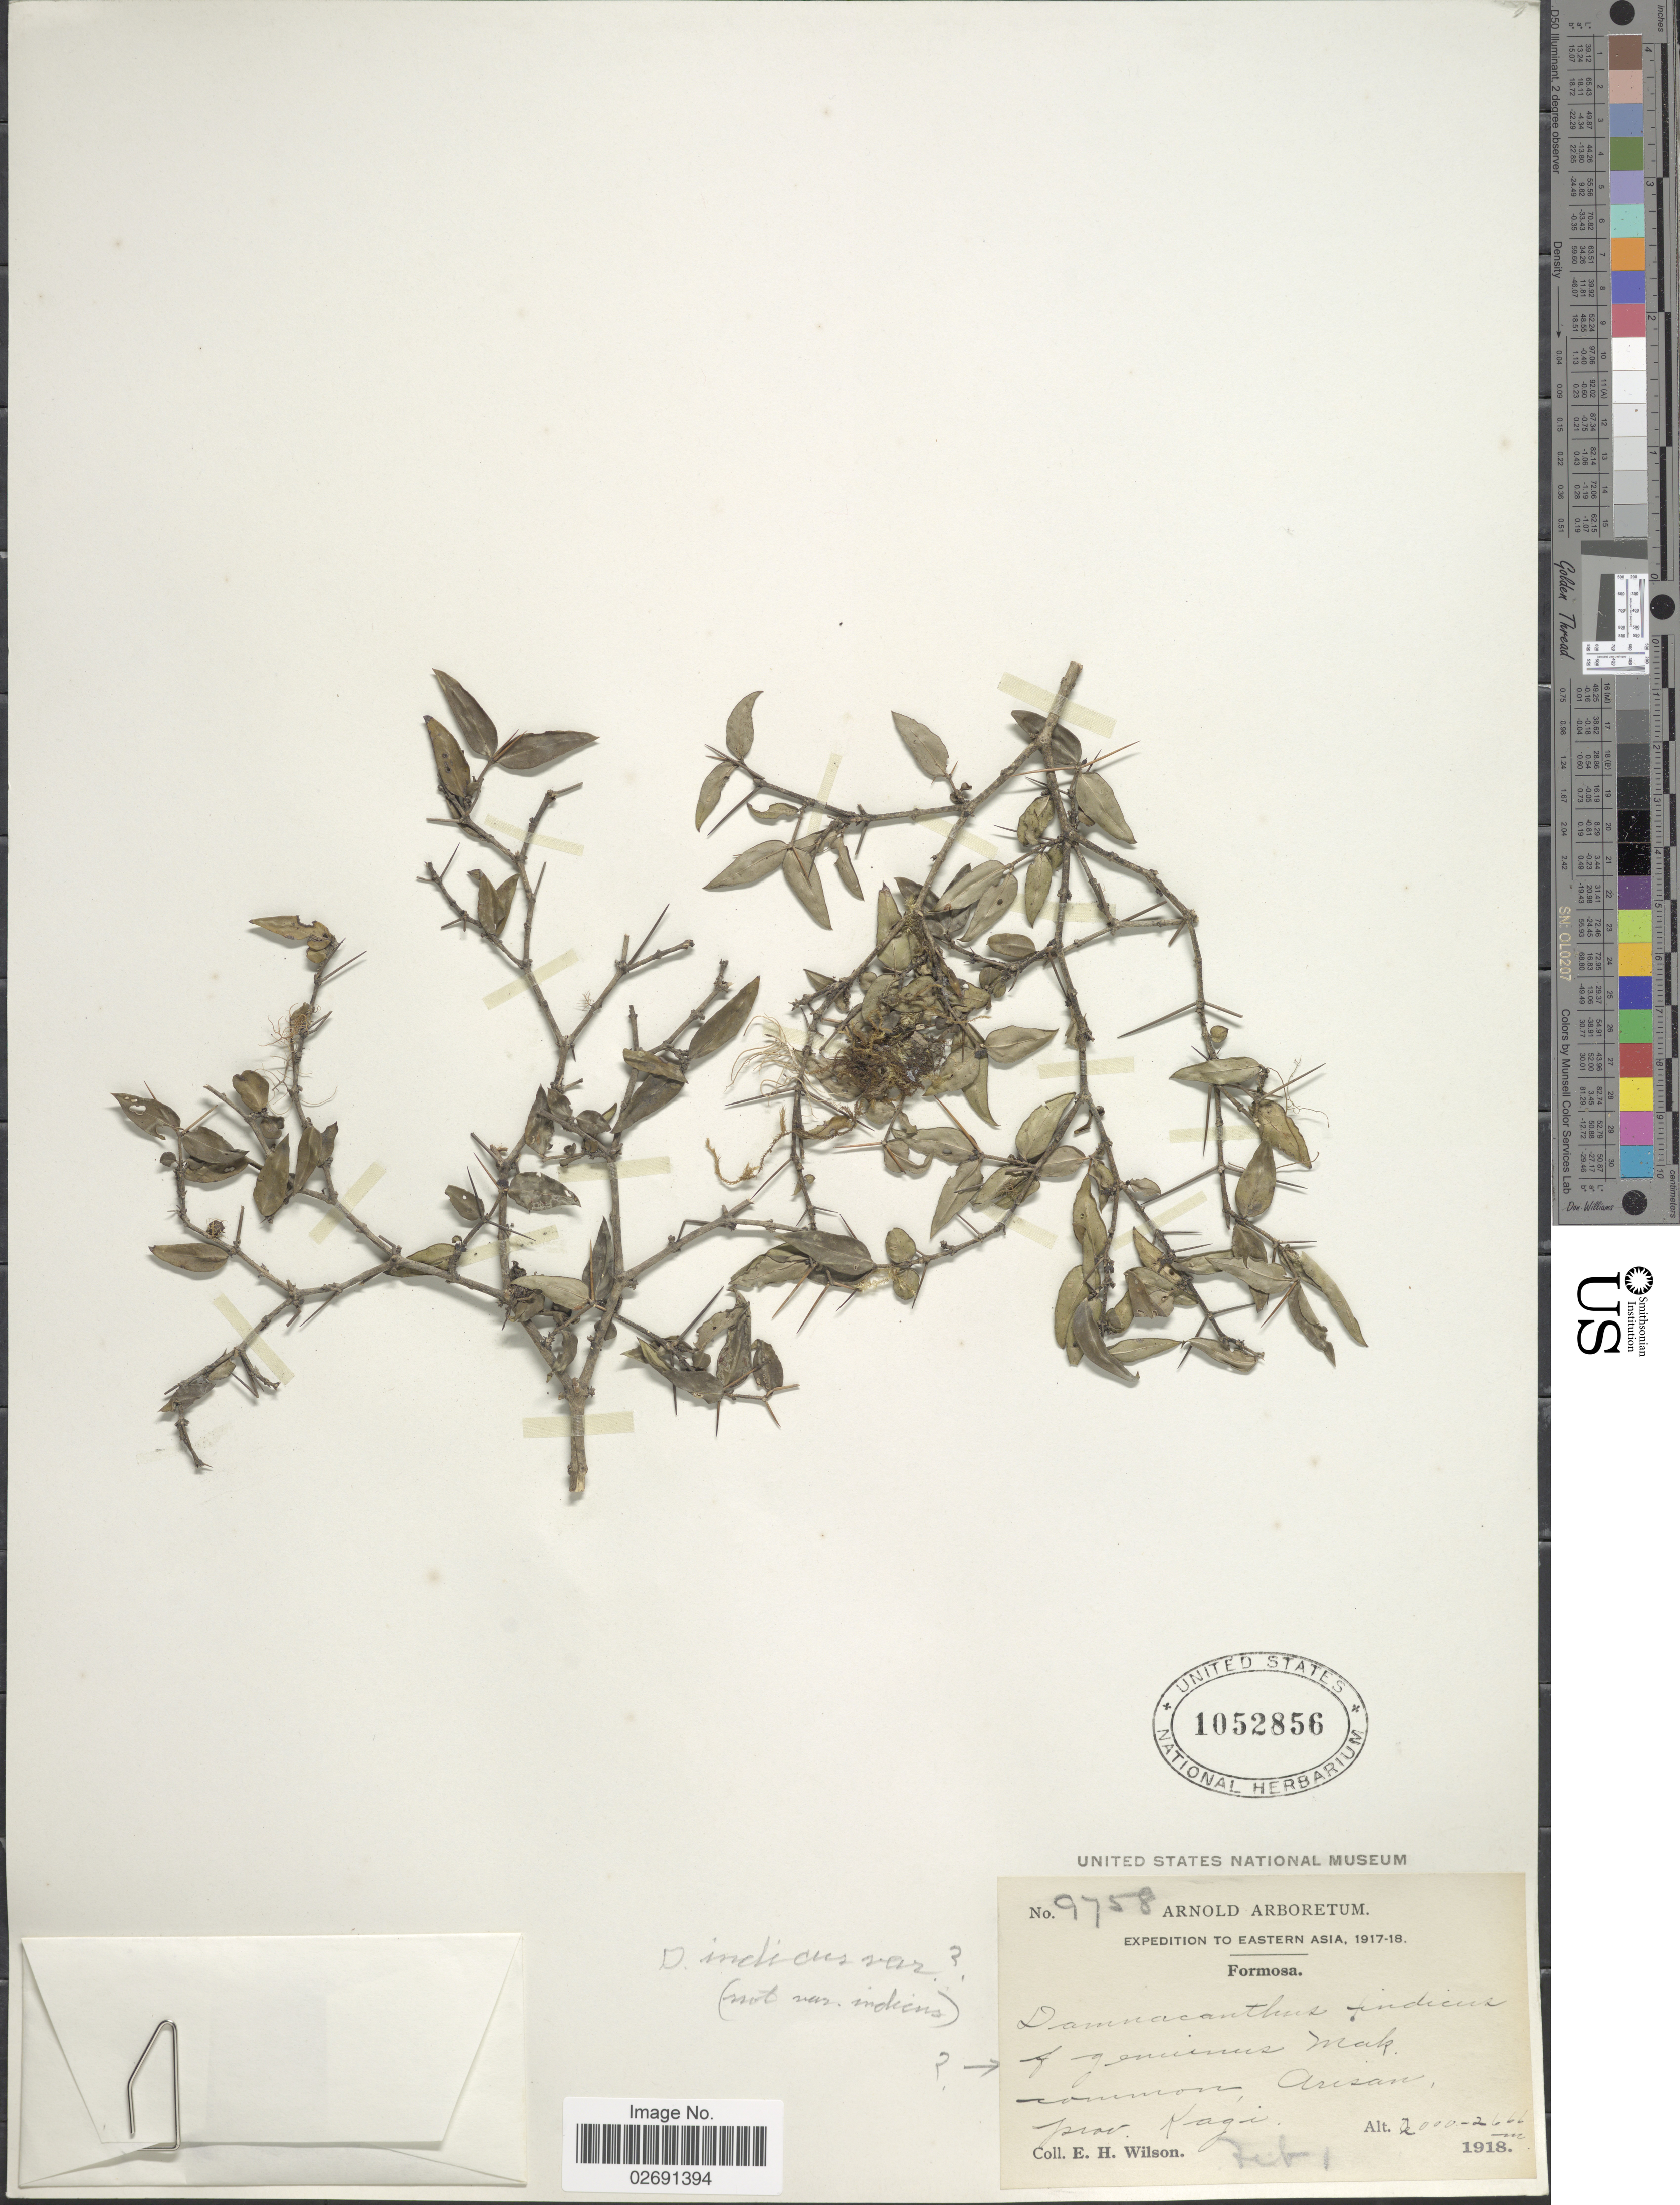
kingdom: Plantae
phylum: Tracheophyta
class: Magnoliopsida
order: Gentianales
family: Rubiaceae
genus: Damnacanthus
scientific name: Damnacanthus indicus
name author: L. f.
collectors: E. Wilson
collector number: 9758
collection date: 1918-02-01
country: Taiwan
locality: Eastern Asia, Formosa, Arizan, prov. Kagi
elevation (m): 2000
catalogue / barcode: US 1052856